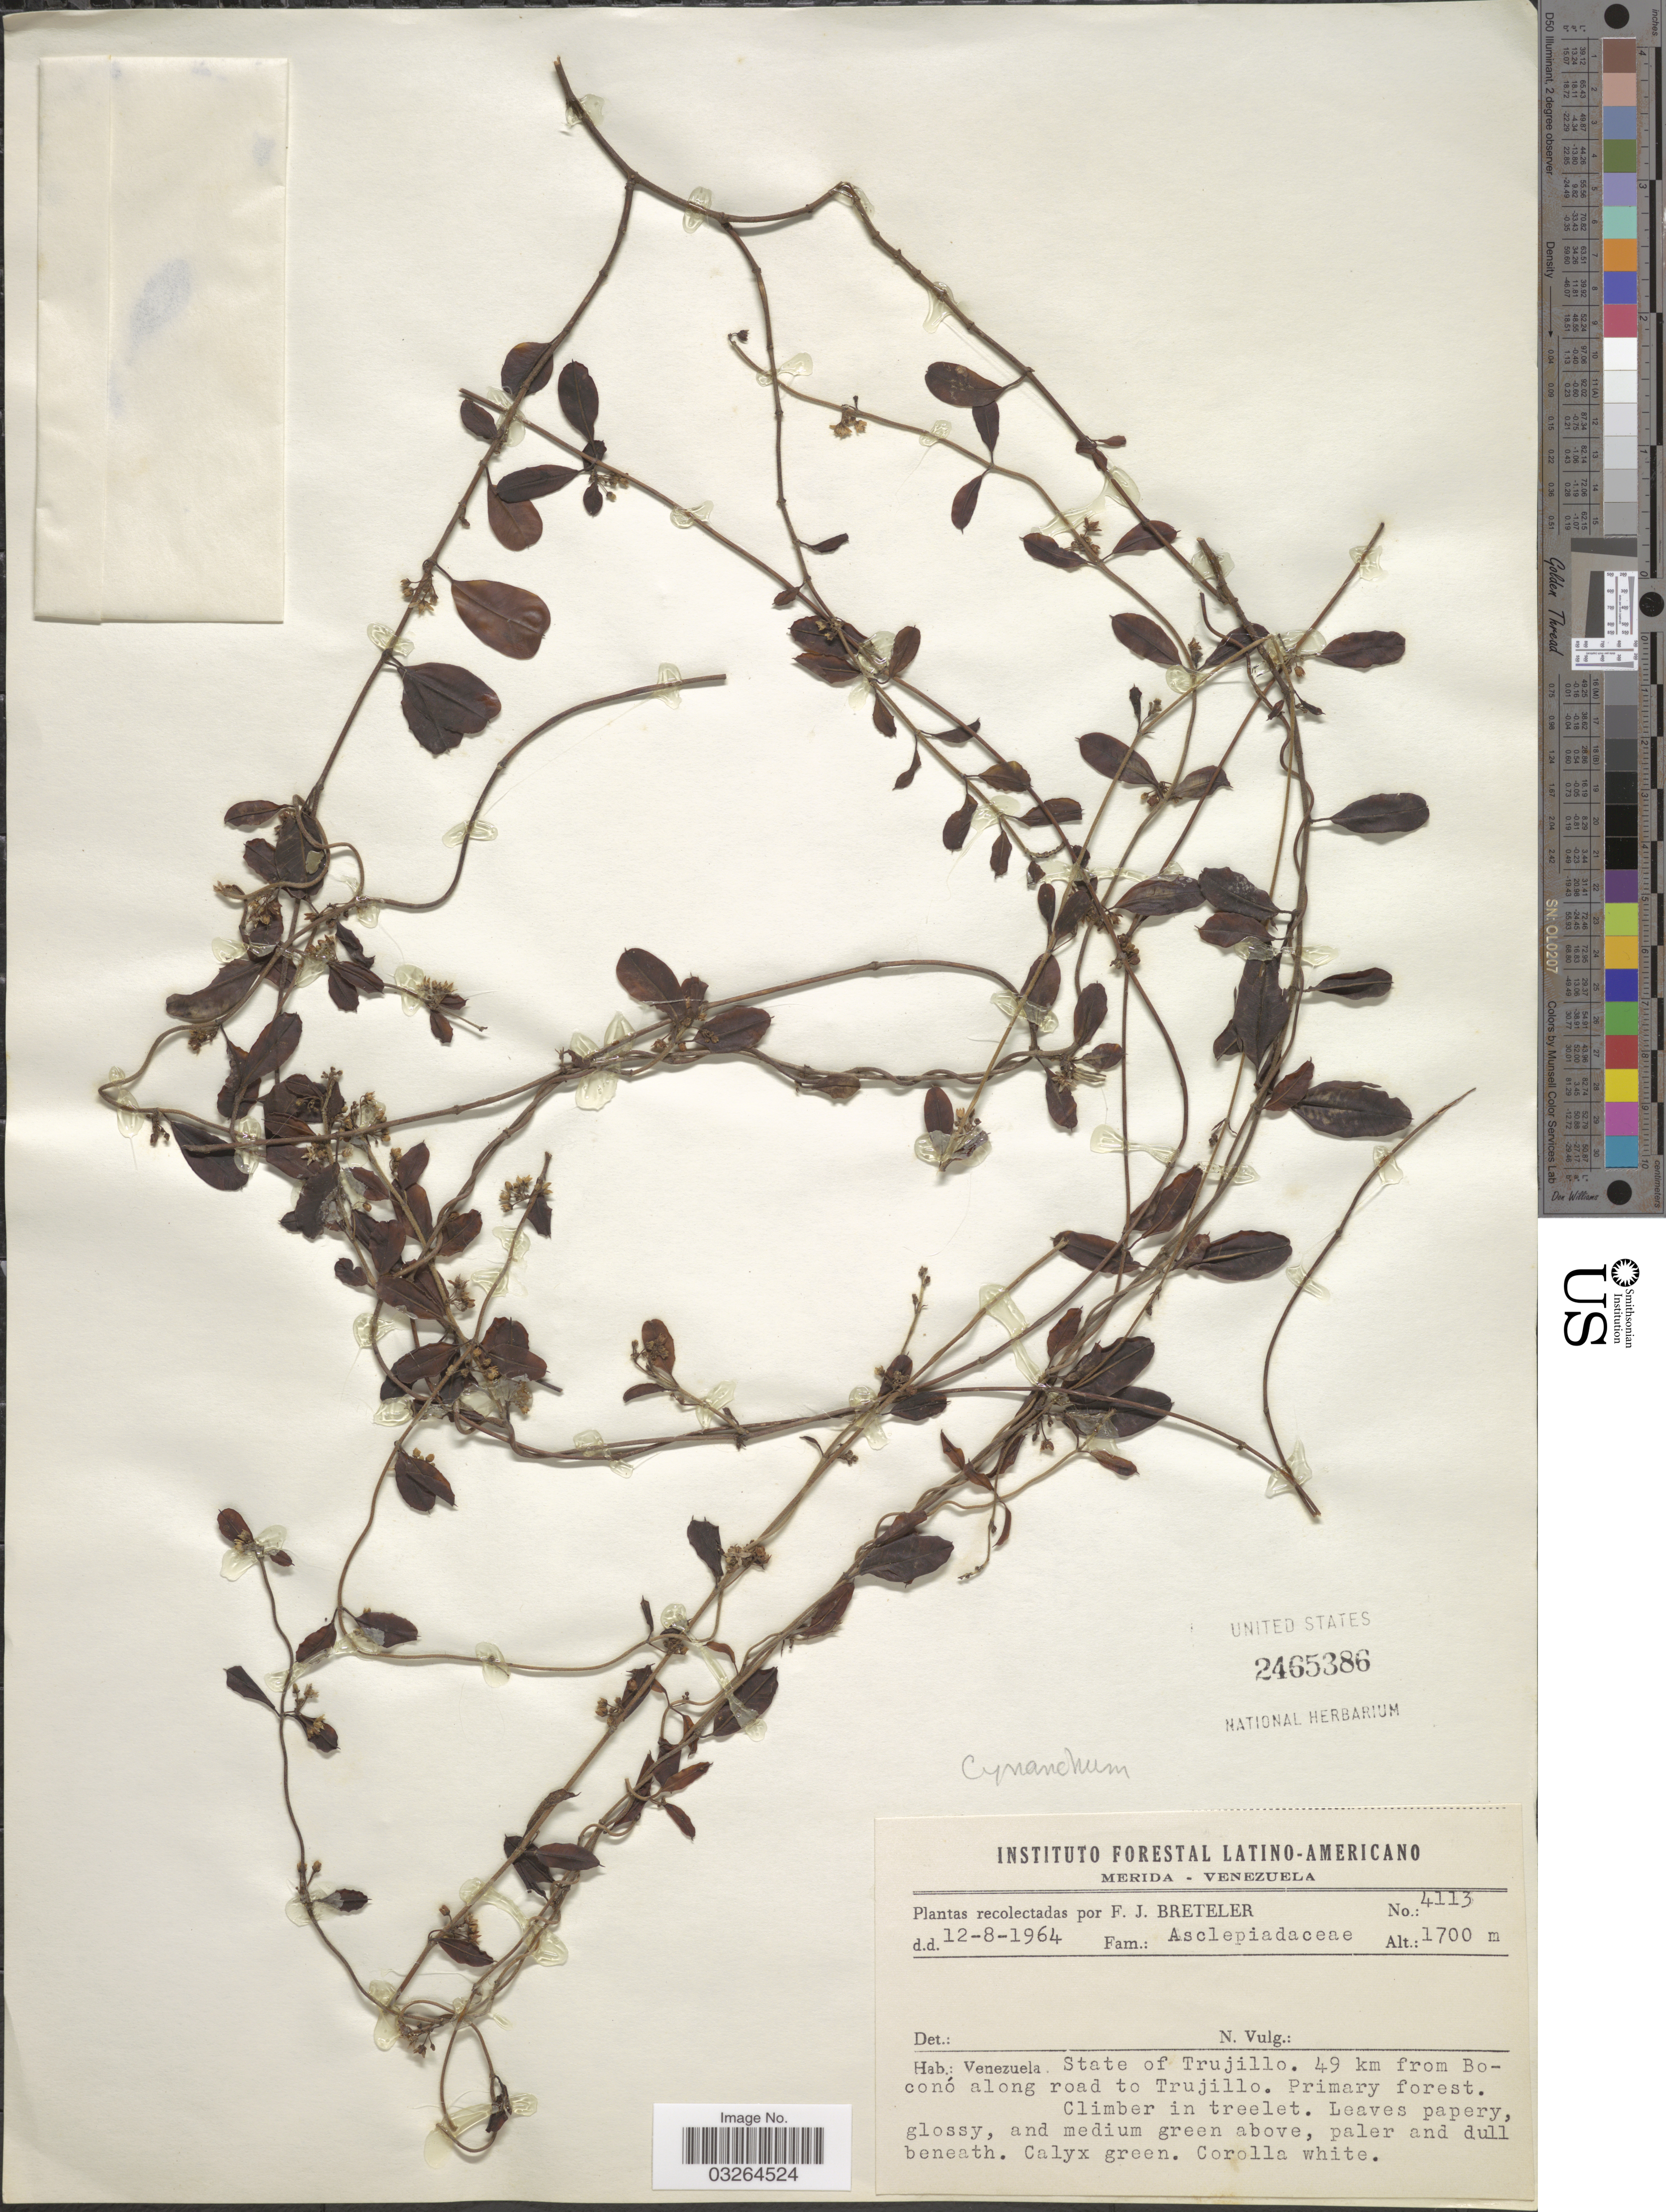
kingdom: Plantae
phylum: Tracheophyta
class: Magnoliopsida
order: Gentianales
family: Apocynaceae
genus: Tassadia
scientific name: Tassadia sp.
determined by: Liede-Schumann, Sigrid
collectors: F. J. Breteler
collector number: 4113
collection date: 1964-08-12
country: Venezuela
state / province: Trujillo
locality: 49 km from Boconó along road to Trujillo. Primary forest.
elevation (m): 1700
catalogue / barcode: US 2465386